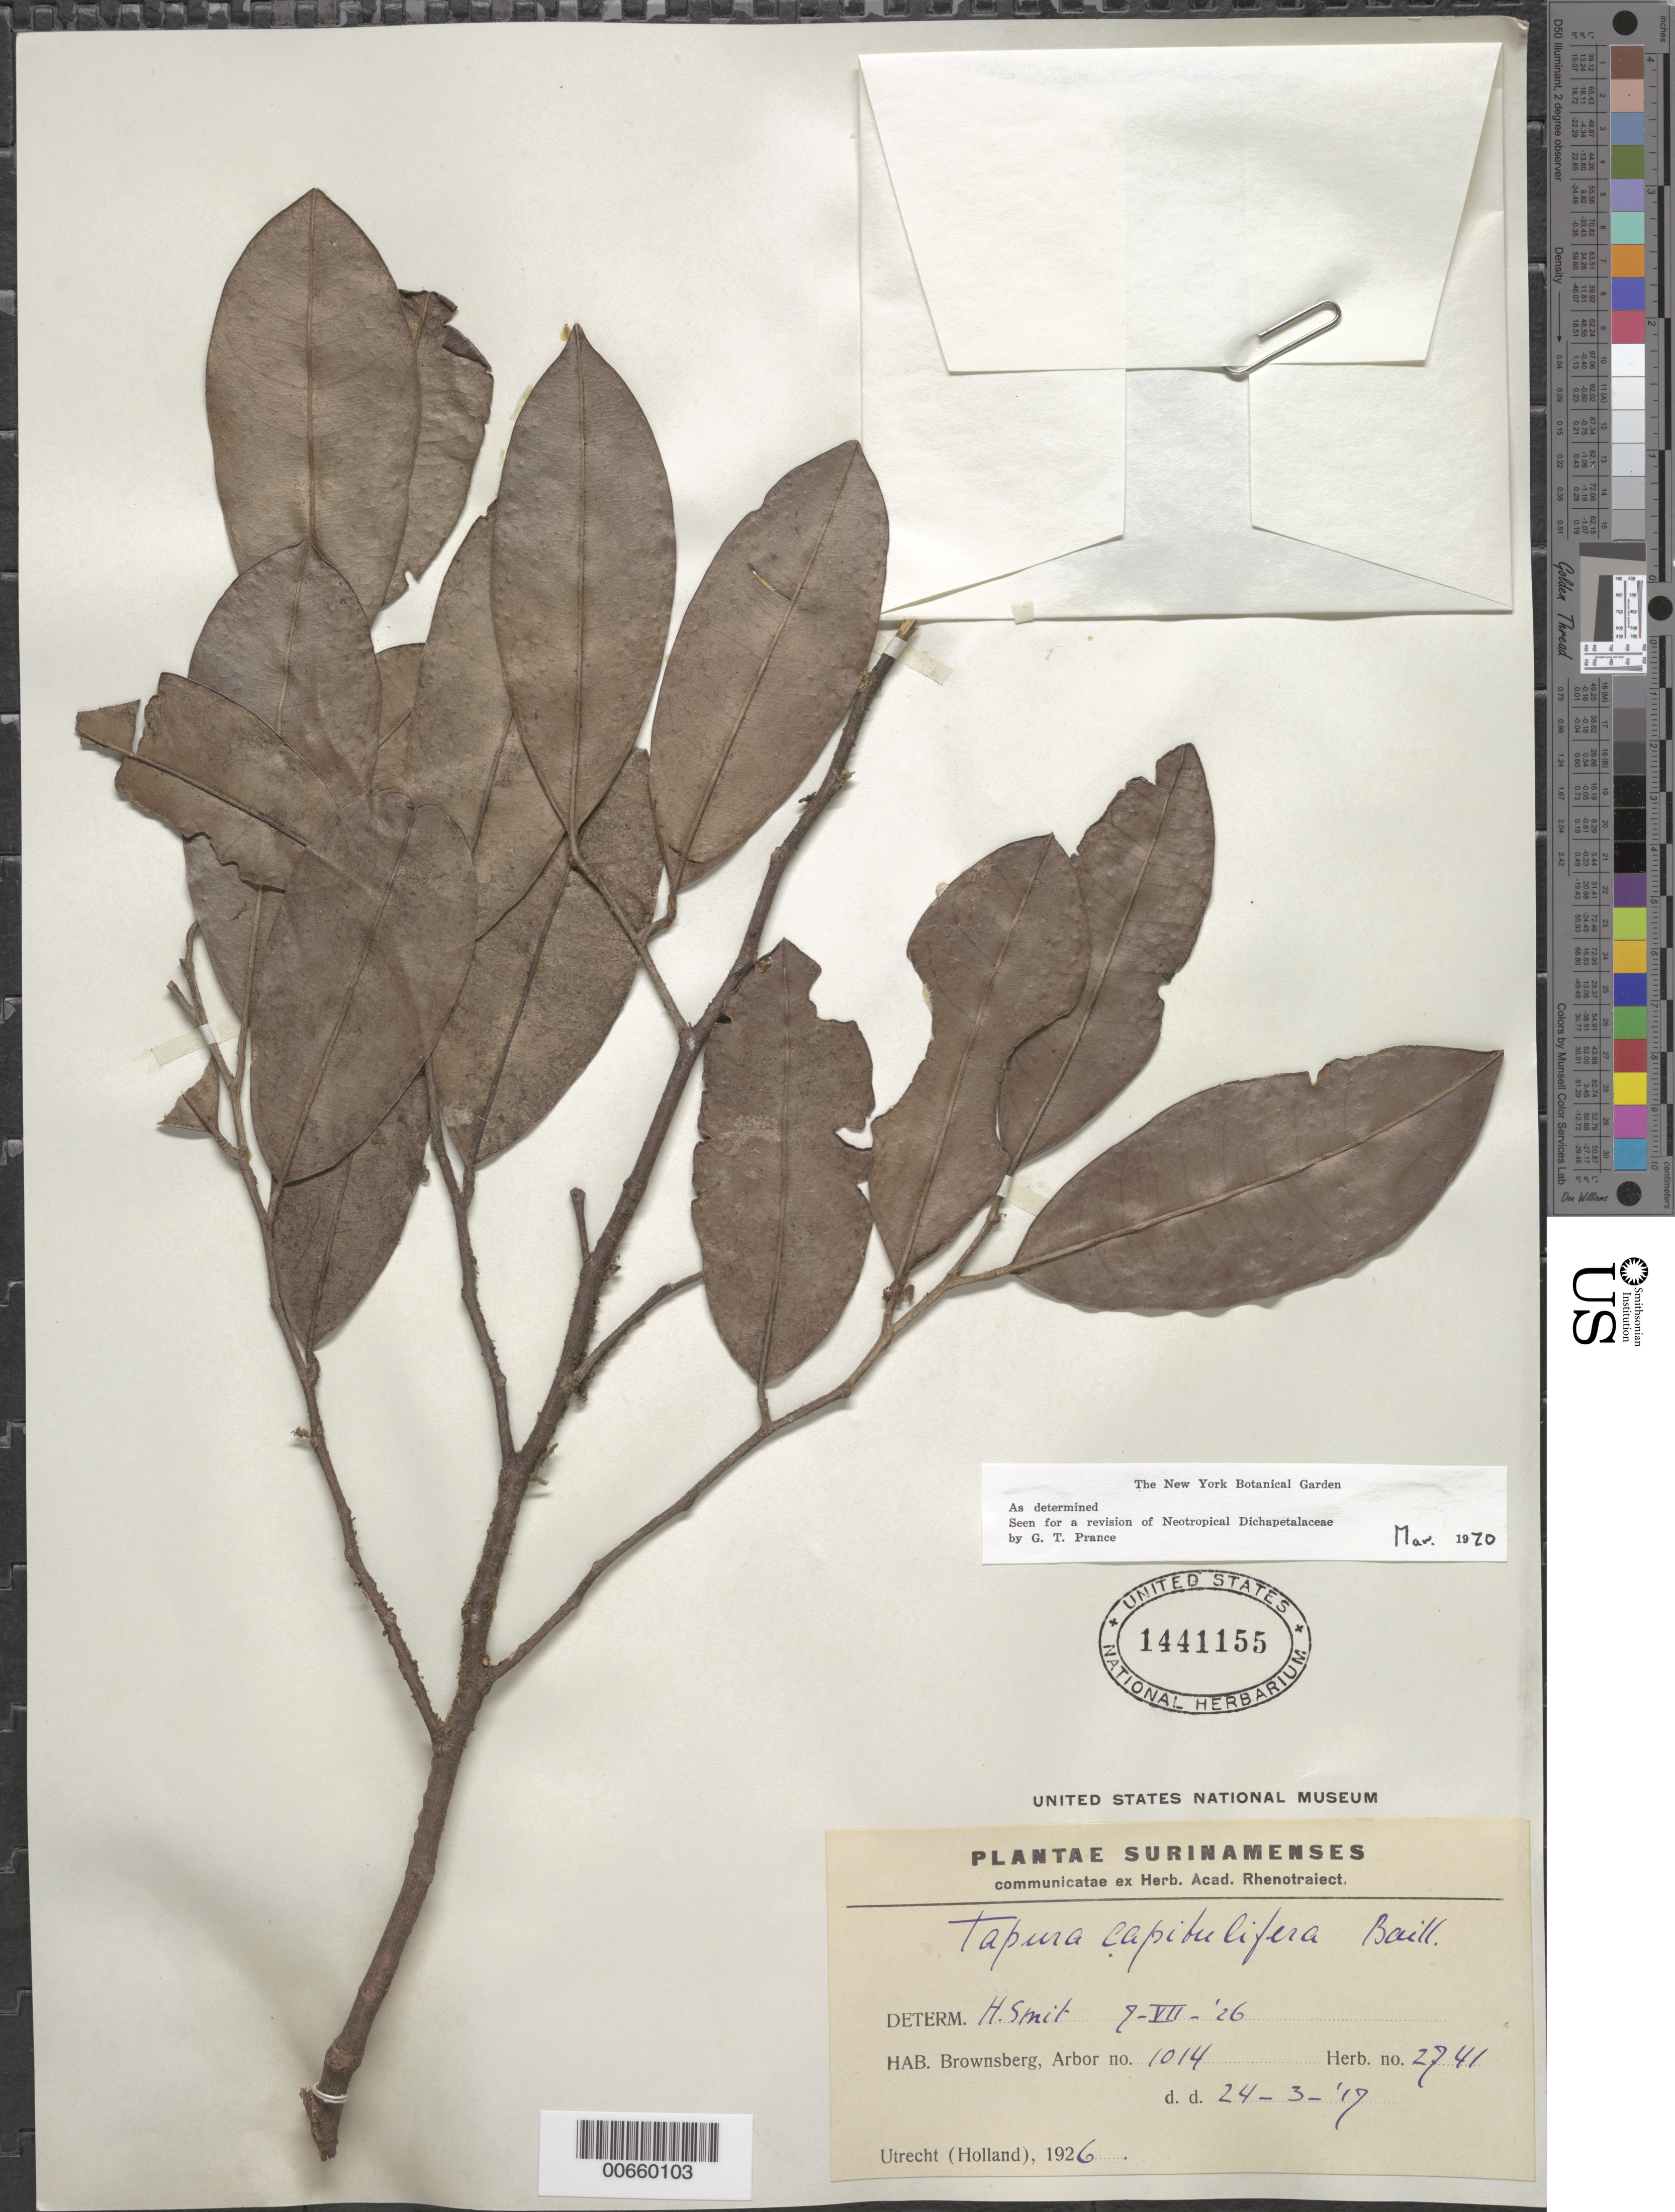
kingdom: Plantae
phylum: Tracheophyta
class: Magnoliopsida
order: Malpighiales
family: Dichapetalaceae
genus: Tapura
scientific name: Tapura capitulifera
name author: Baill.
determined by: Prance, G. T.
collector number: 2741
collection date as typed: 24-Mar-17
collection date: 1917-03-24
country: Suriname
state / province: Brokopondo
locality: Brownsberg, Forest Reserve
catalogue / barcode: US 1441155